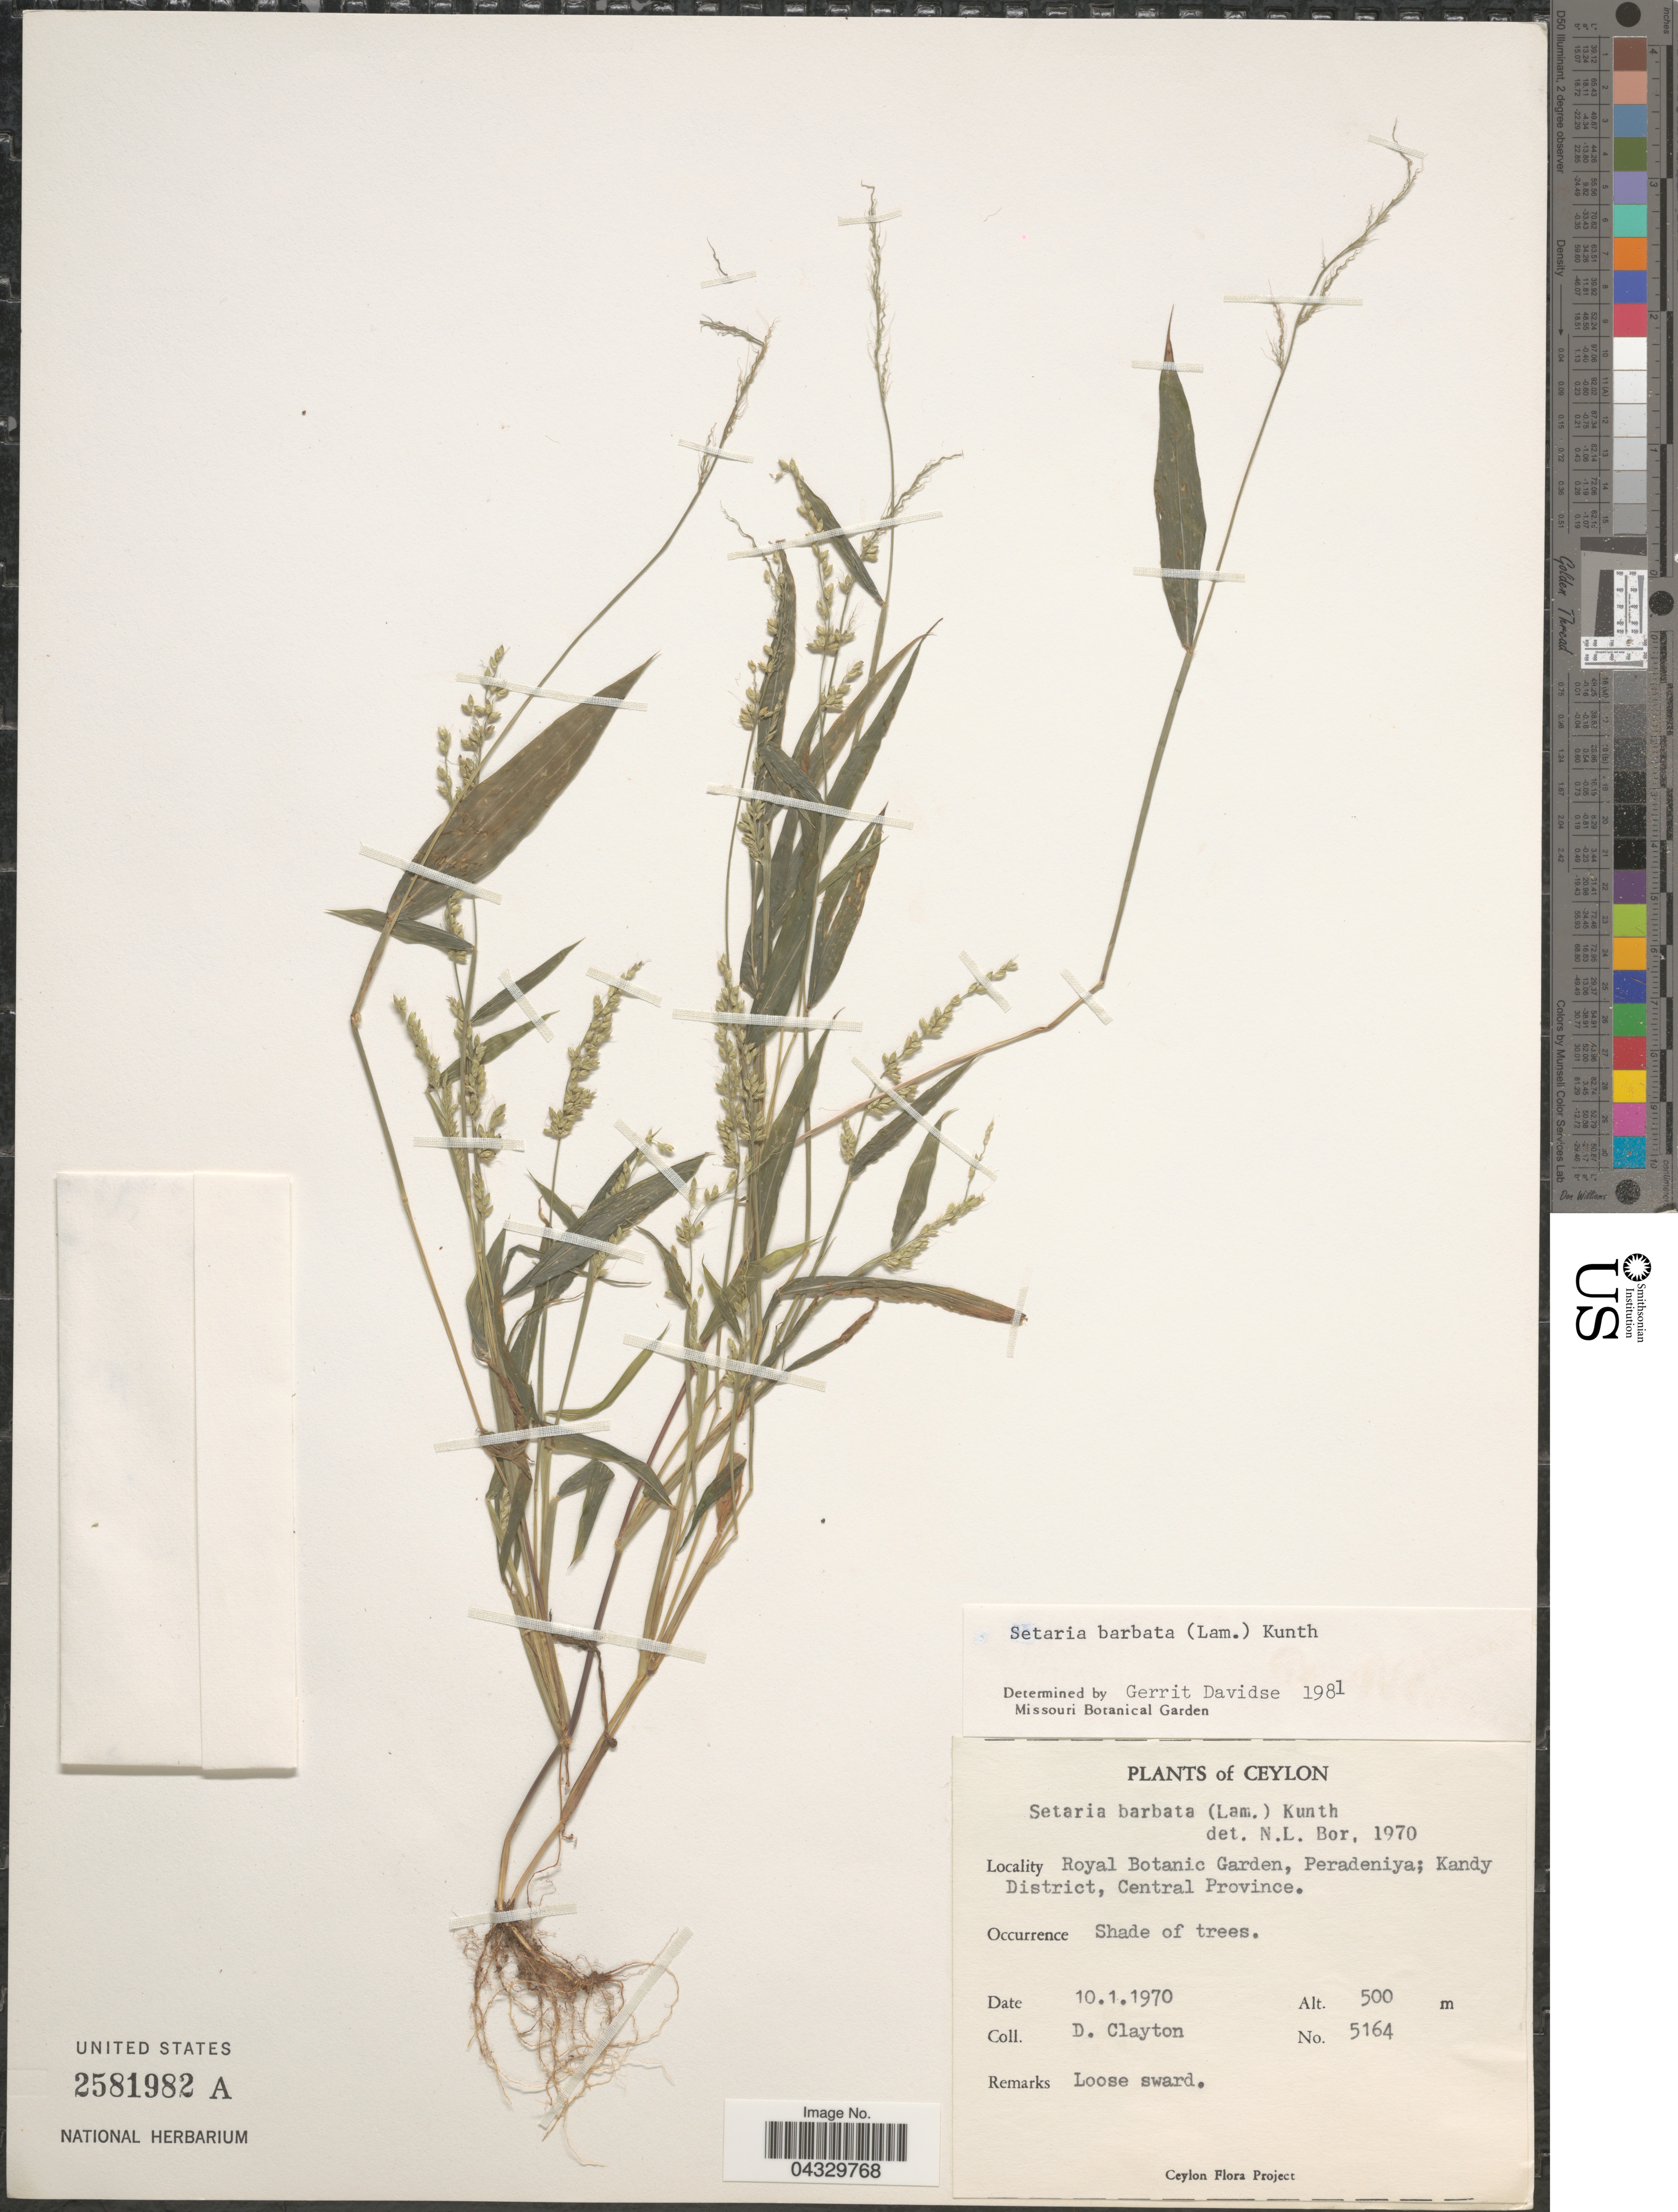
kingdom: Plantae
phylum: Tracheophyta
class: Liliopsida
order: Poales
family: Poaceae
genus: Setaria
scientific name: Setaria barbata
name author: (Lam.) Kunth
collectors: D. Clayton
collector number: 5164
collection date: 1970-01-10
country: Sri Lanka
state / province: Central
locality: Ceylon. Royal Botanic Garden, Peradeniya; Kandy District.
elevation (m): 500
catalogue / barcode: US 2581982A